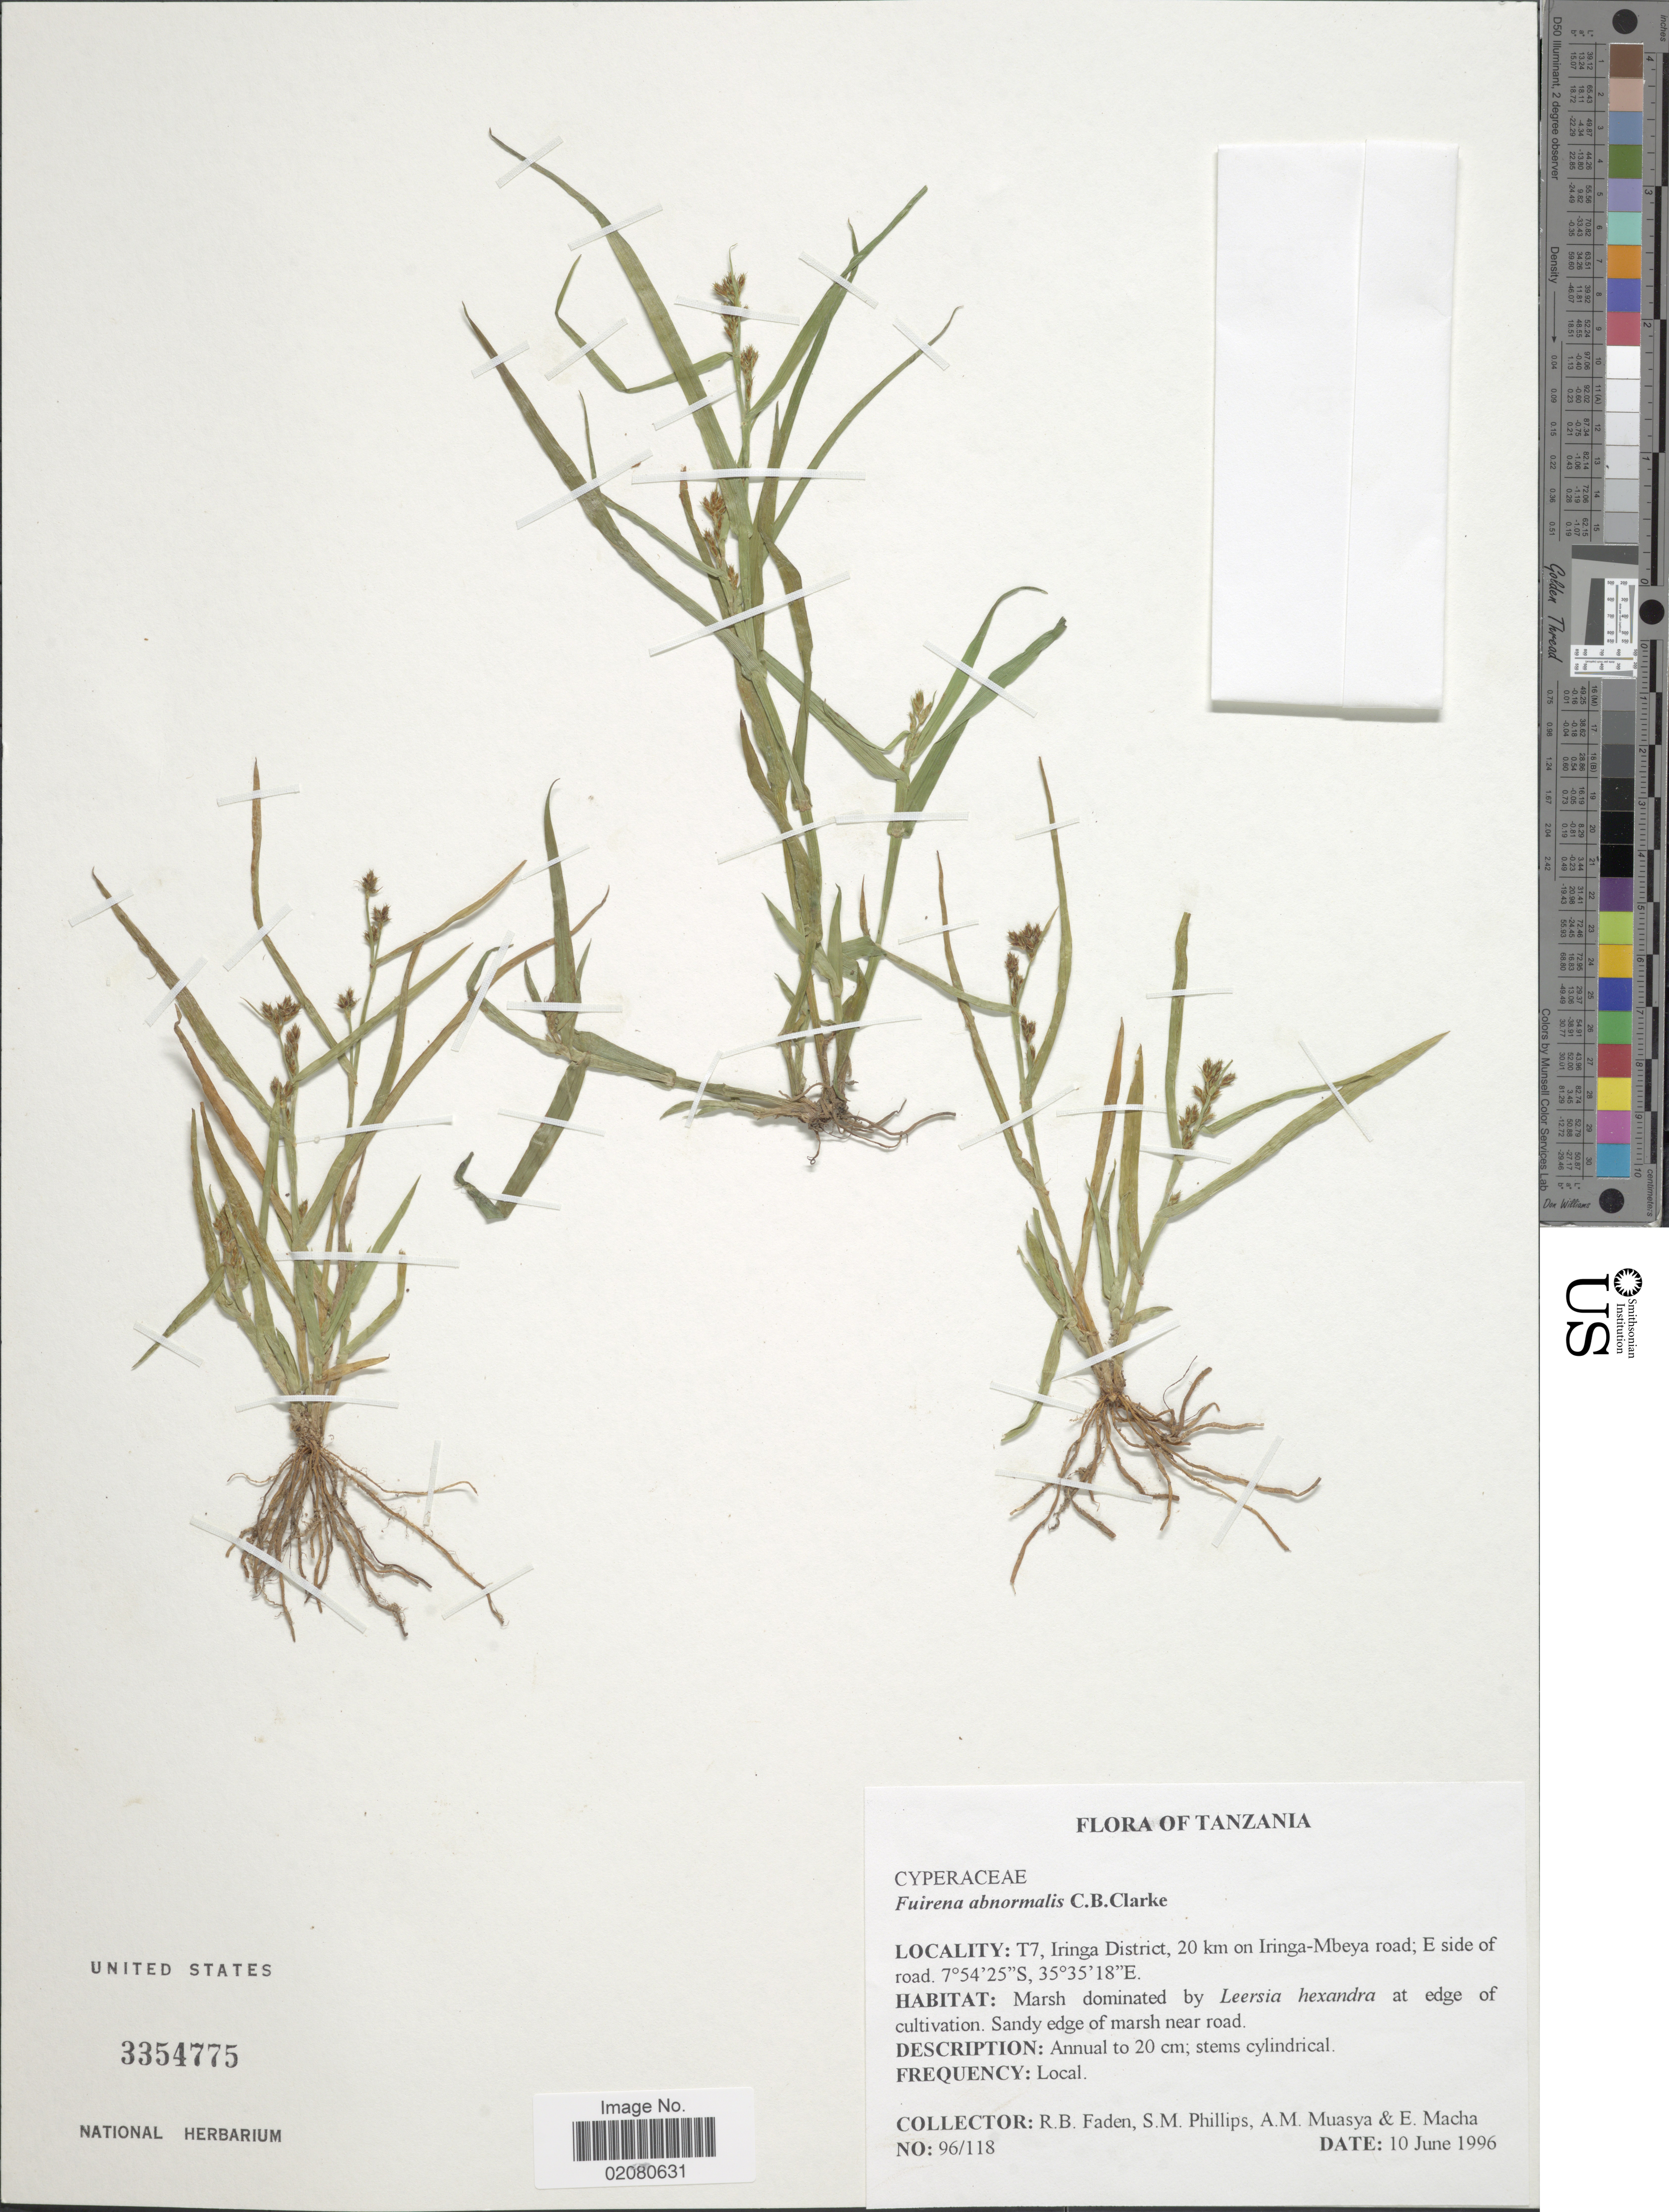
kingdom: Plantae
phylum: Tracheophyta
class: Liliopsida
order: Poales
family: Cyperaceae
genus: Fuirena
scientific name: Fuirena abnormalis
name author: C.B. Clarke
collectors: R. B. Faden, S. M. Phillips, A. Muasya & E. Macha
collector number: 96/118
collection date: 1996-06-10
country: Tanzania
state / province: Iringa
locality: Tanzania. T7, Iringa District, 20 km on Iringa-Mbeya road; E side of road.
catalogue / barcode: US 3354775